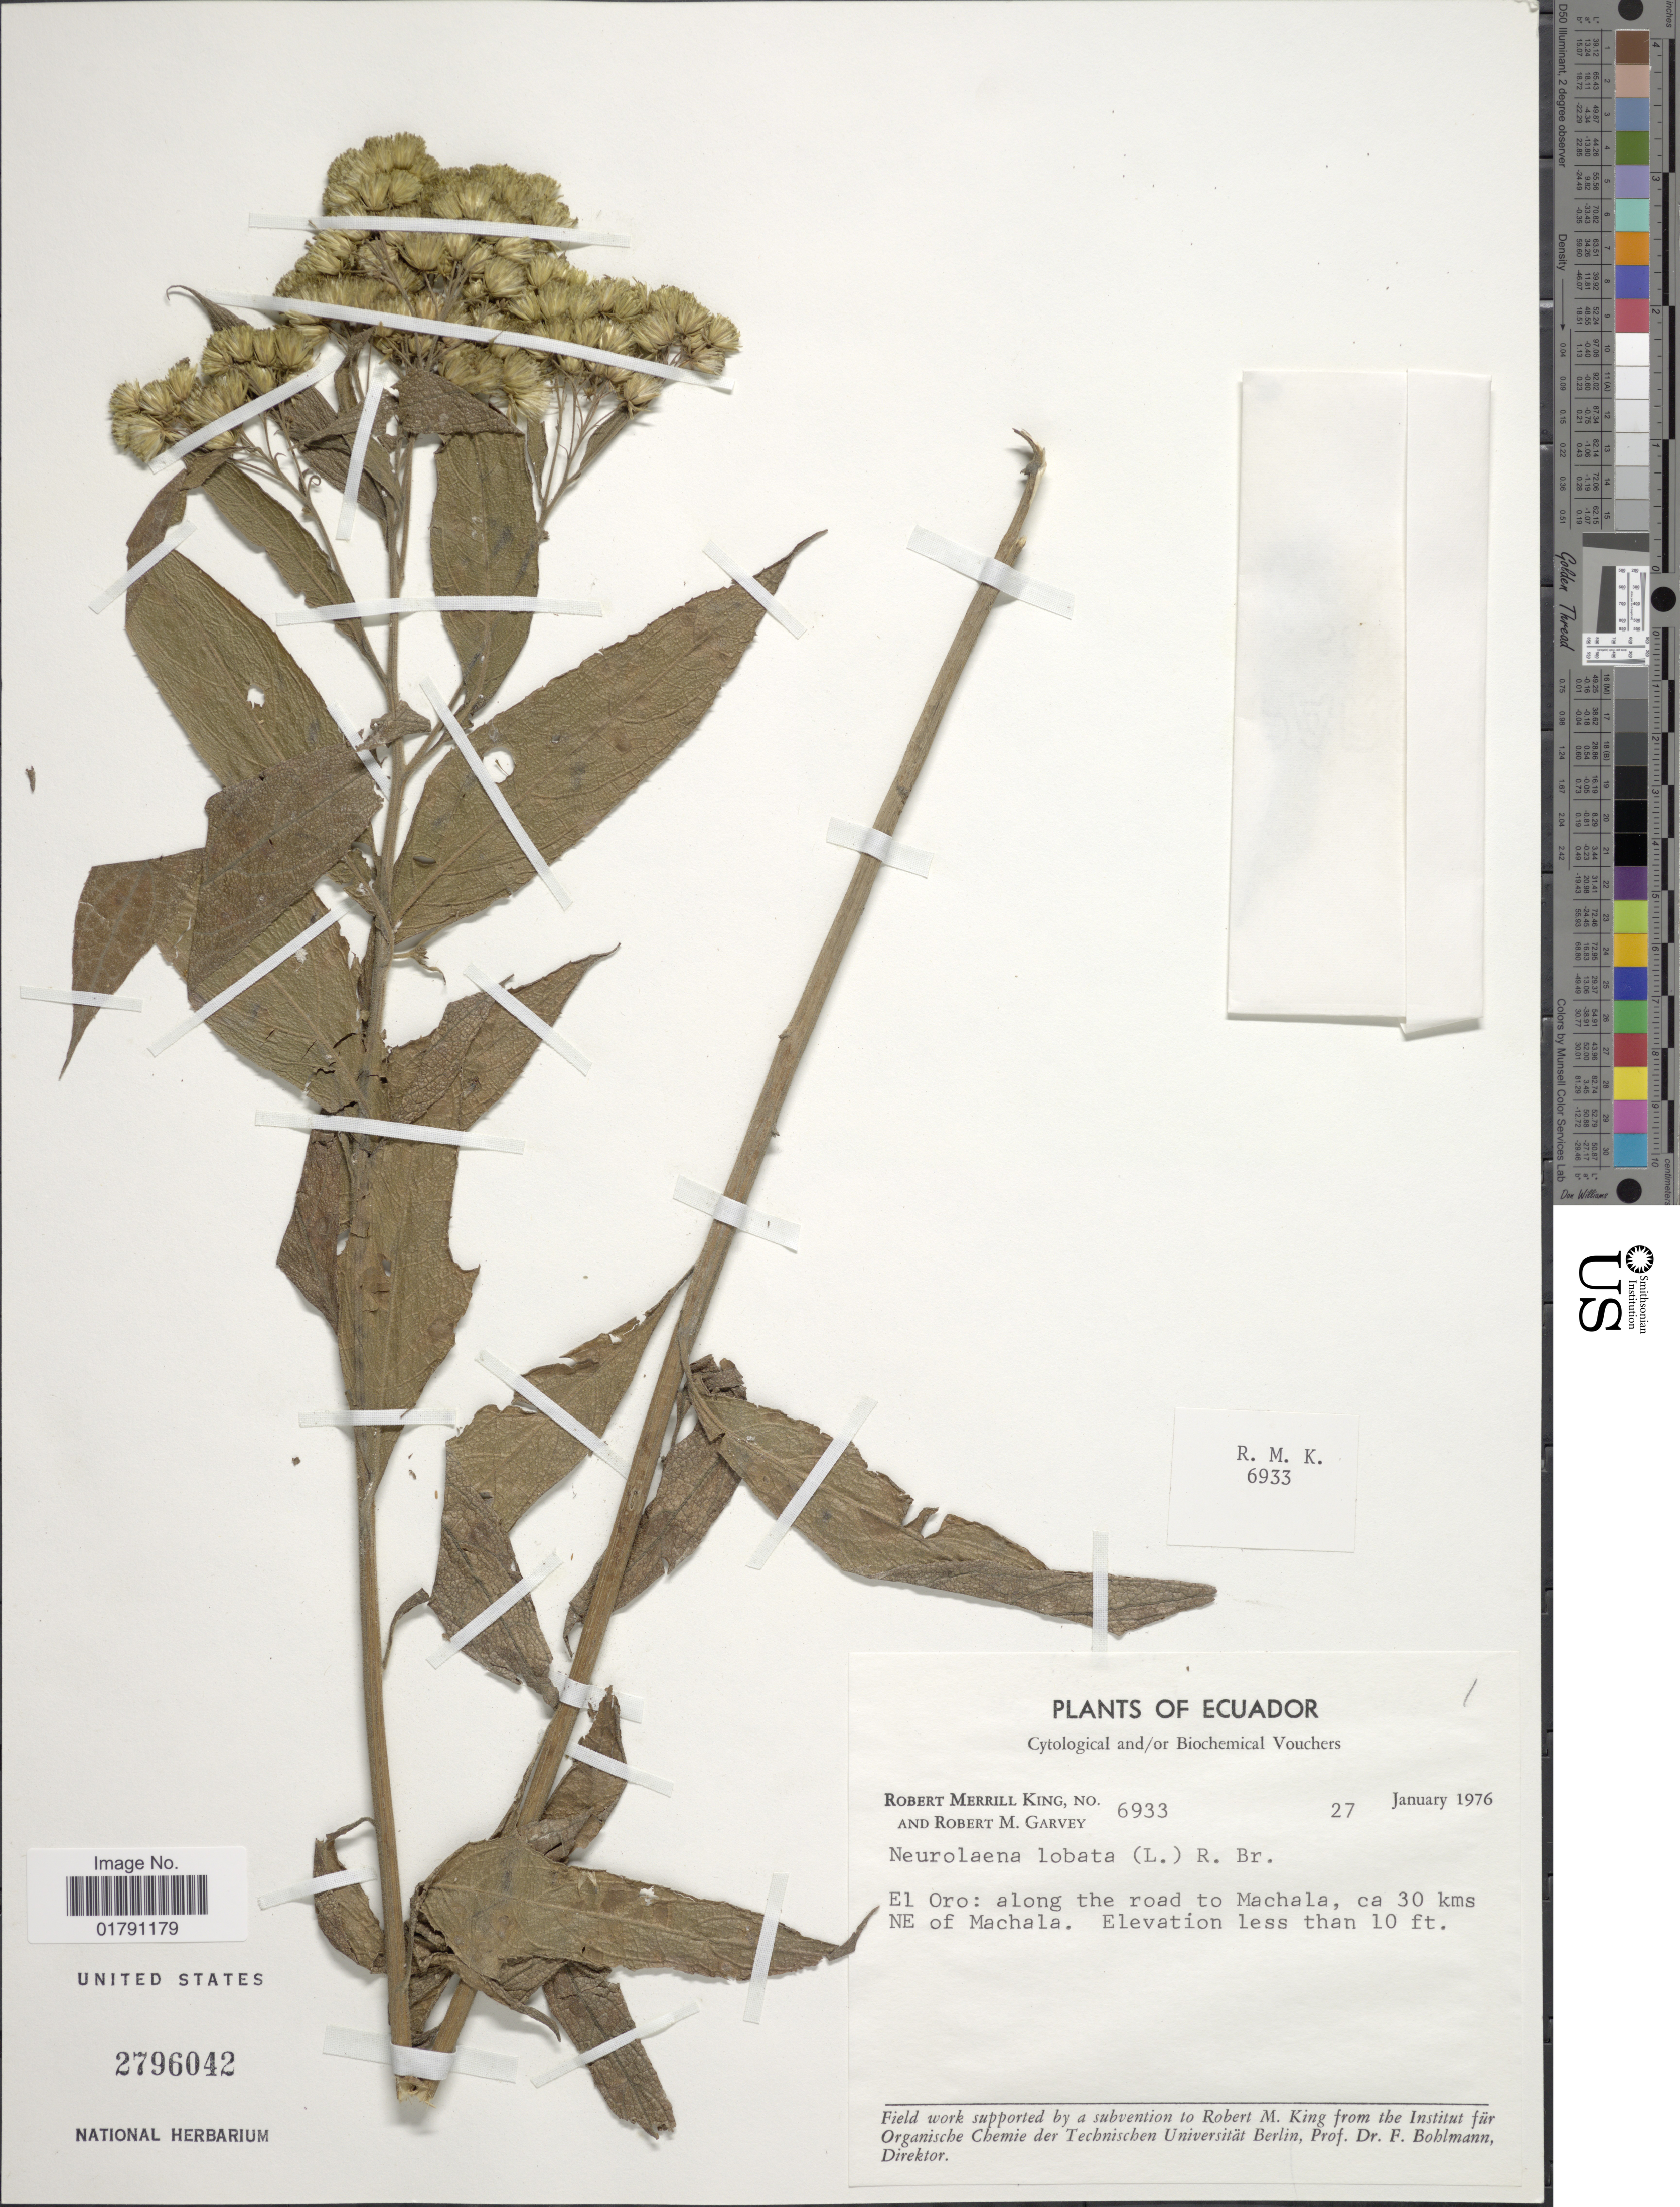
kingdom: Plantae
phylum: Tracheophyta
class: Magnoliopsida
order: Asterales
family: Asteraceae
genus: Neurolaena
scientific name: Neurolaena lobata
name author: (L.) R. Br. ex Cass.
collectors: R. M. King & R. Garvey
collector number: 6933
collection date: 1976-01-27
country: Ecuador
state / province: El Oro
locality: Along the road to Machala, ca 30 kms NE of Machala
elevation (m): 3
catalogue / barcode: US 2796042